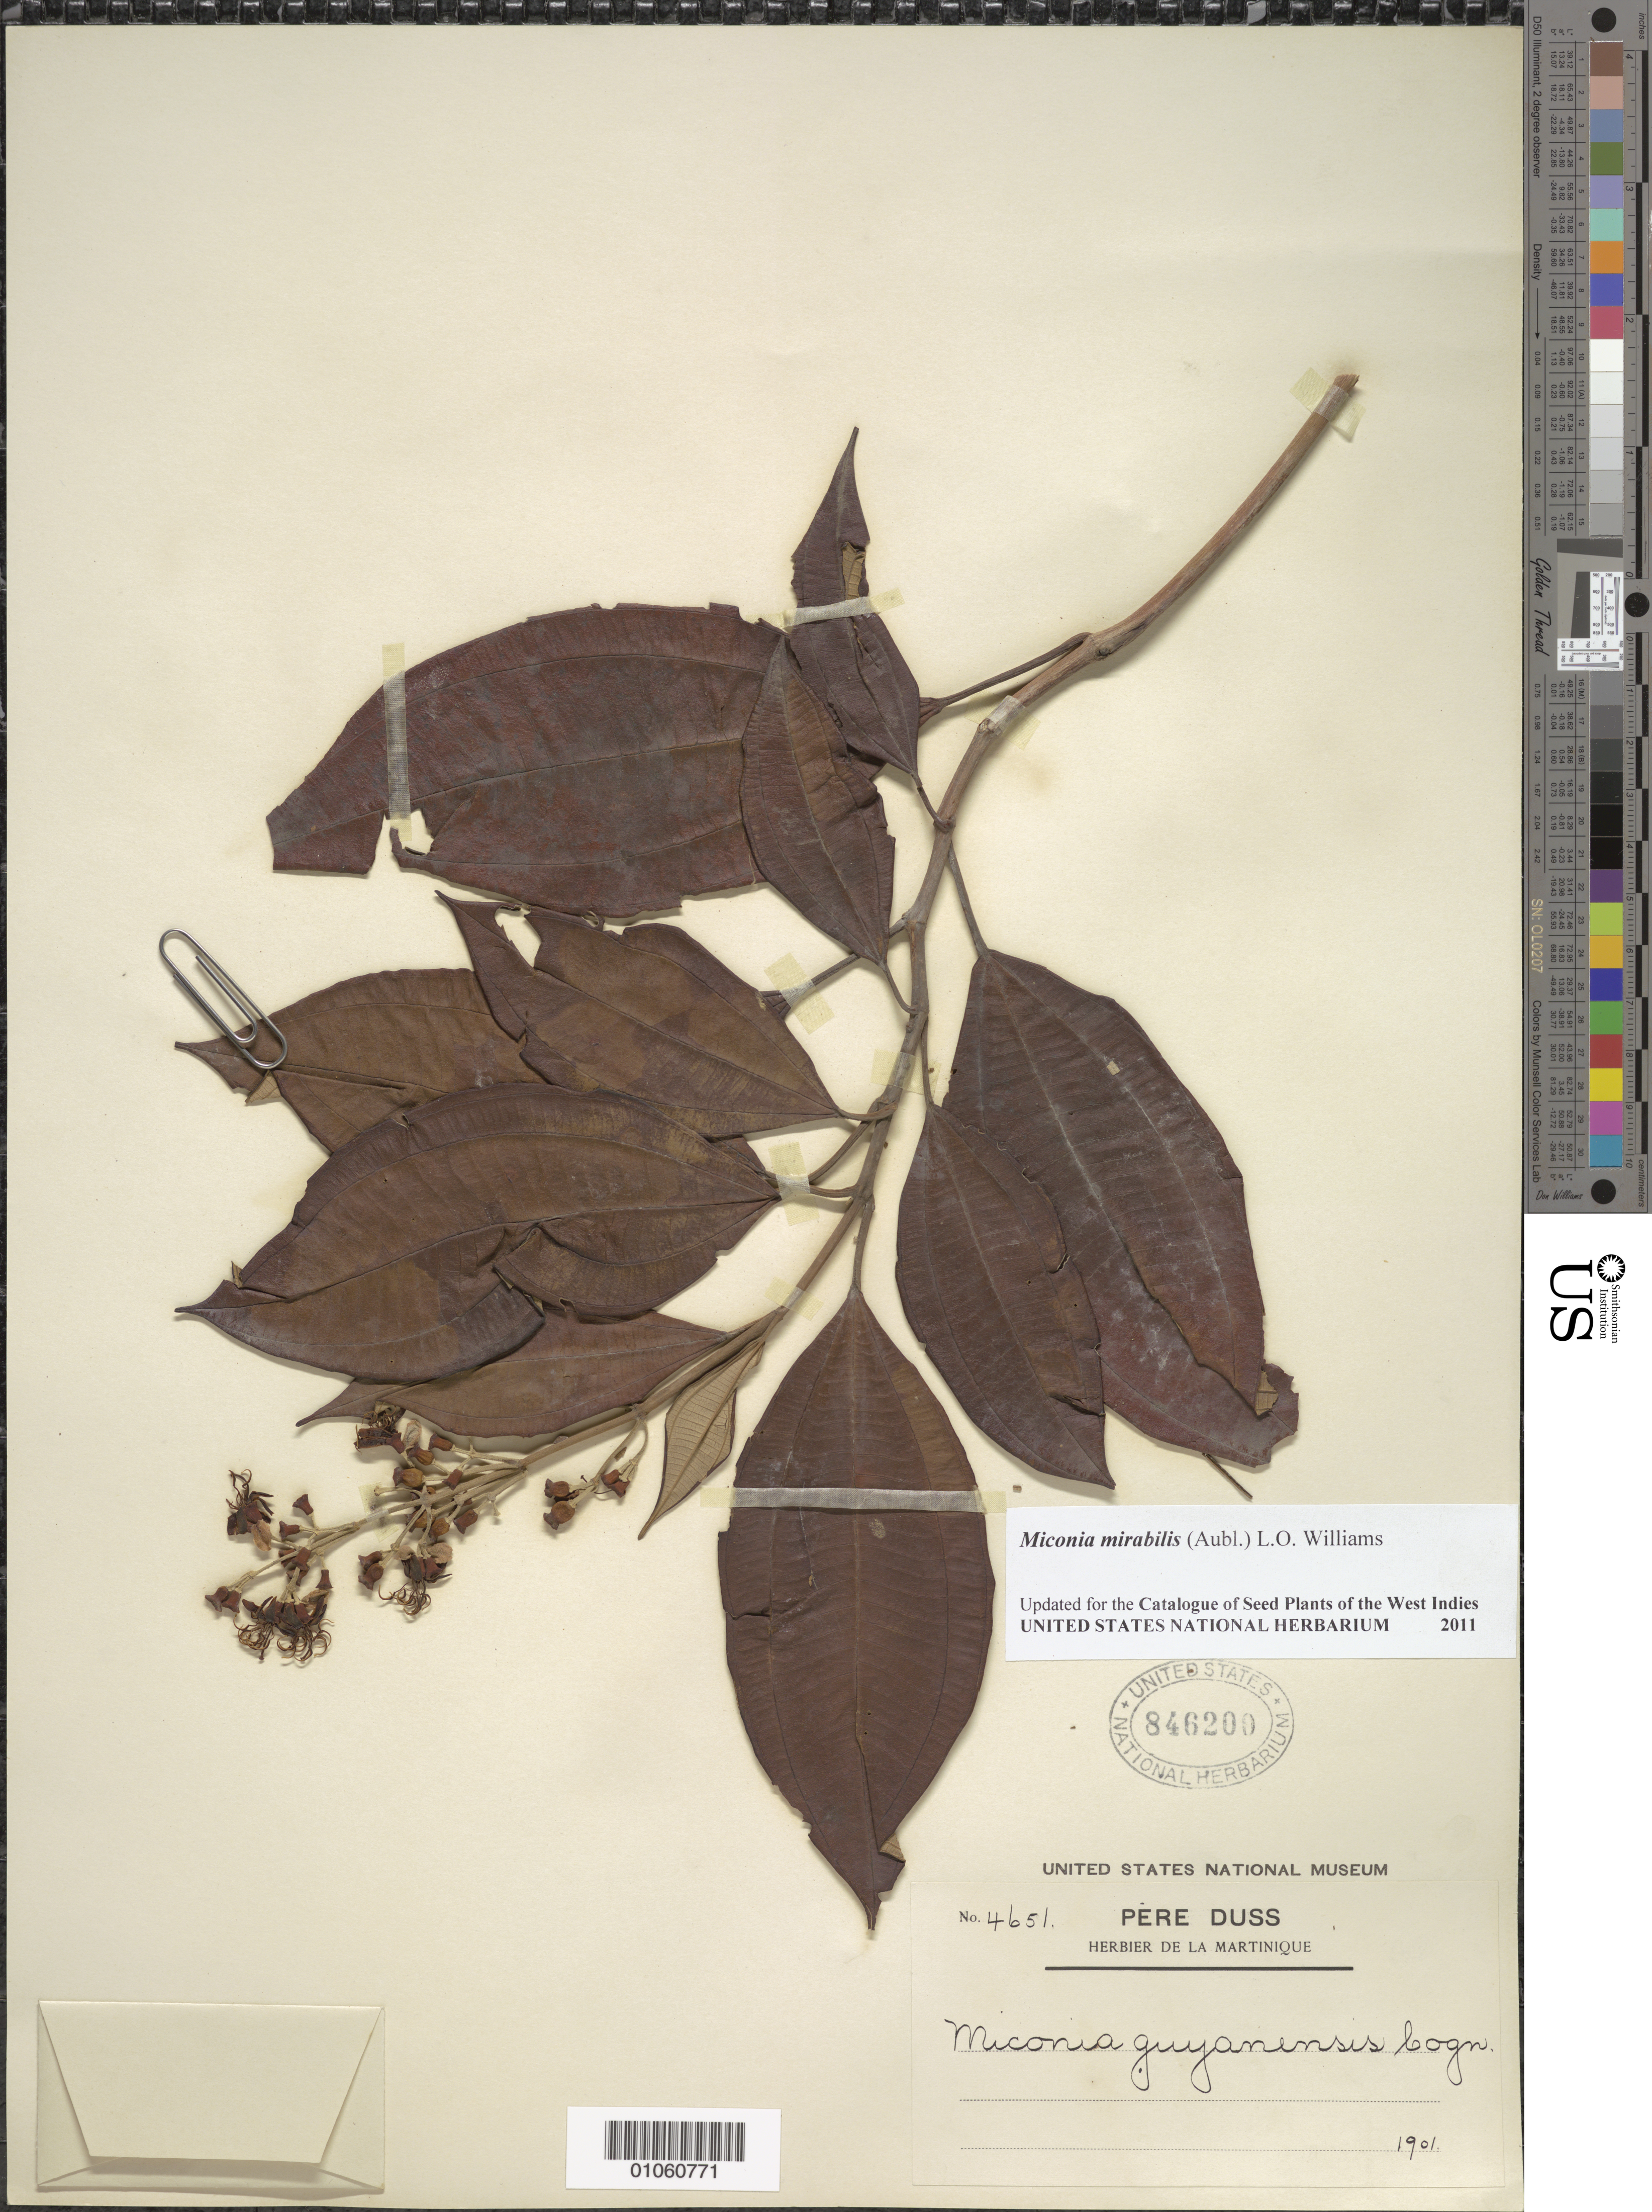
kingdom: Plantae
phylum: Tracheophyta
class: Magnoliopsida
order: Myrtales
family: Melastomataceae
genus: Miconia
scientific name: Miconia mirabilis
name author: (Aubl.) L.O. Williams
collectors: Père Duss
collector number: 4651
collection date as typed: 1901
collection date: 1901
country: Martinique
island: Martinique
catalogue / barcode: US 846200